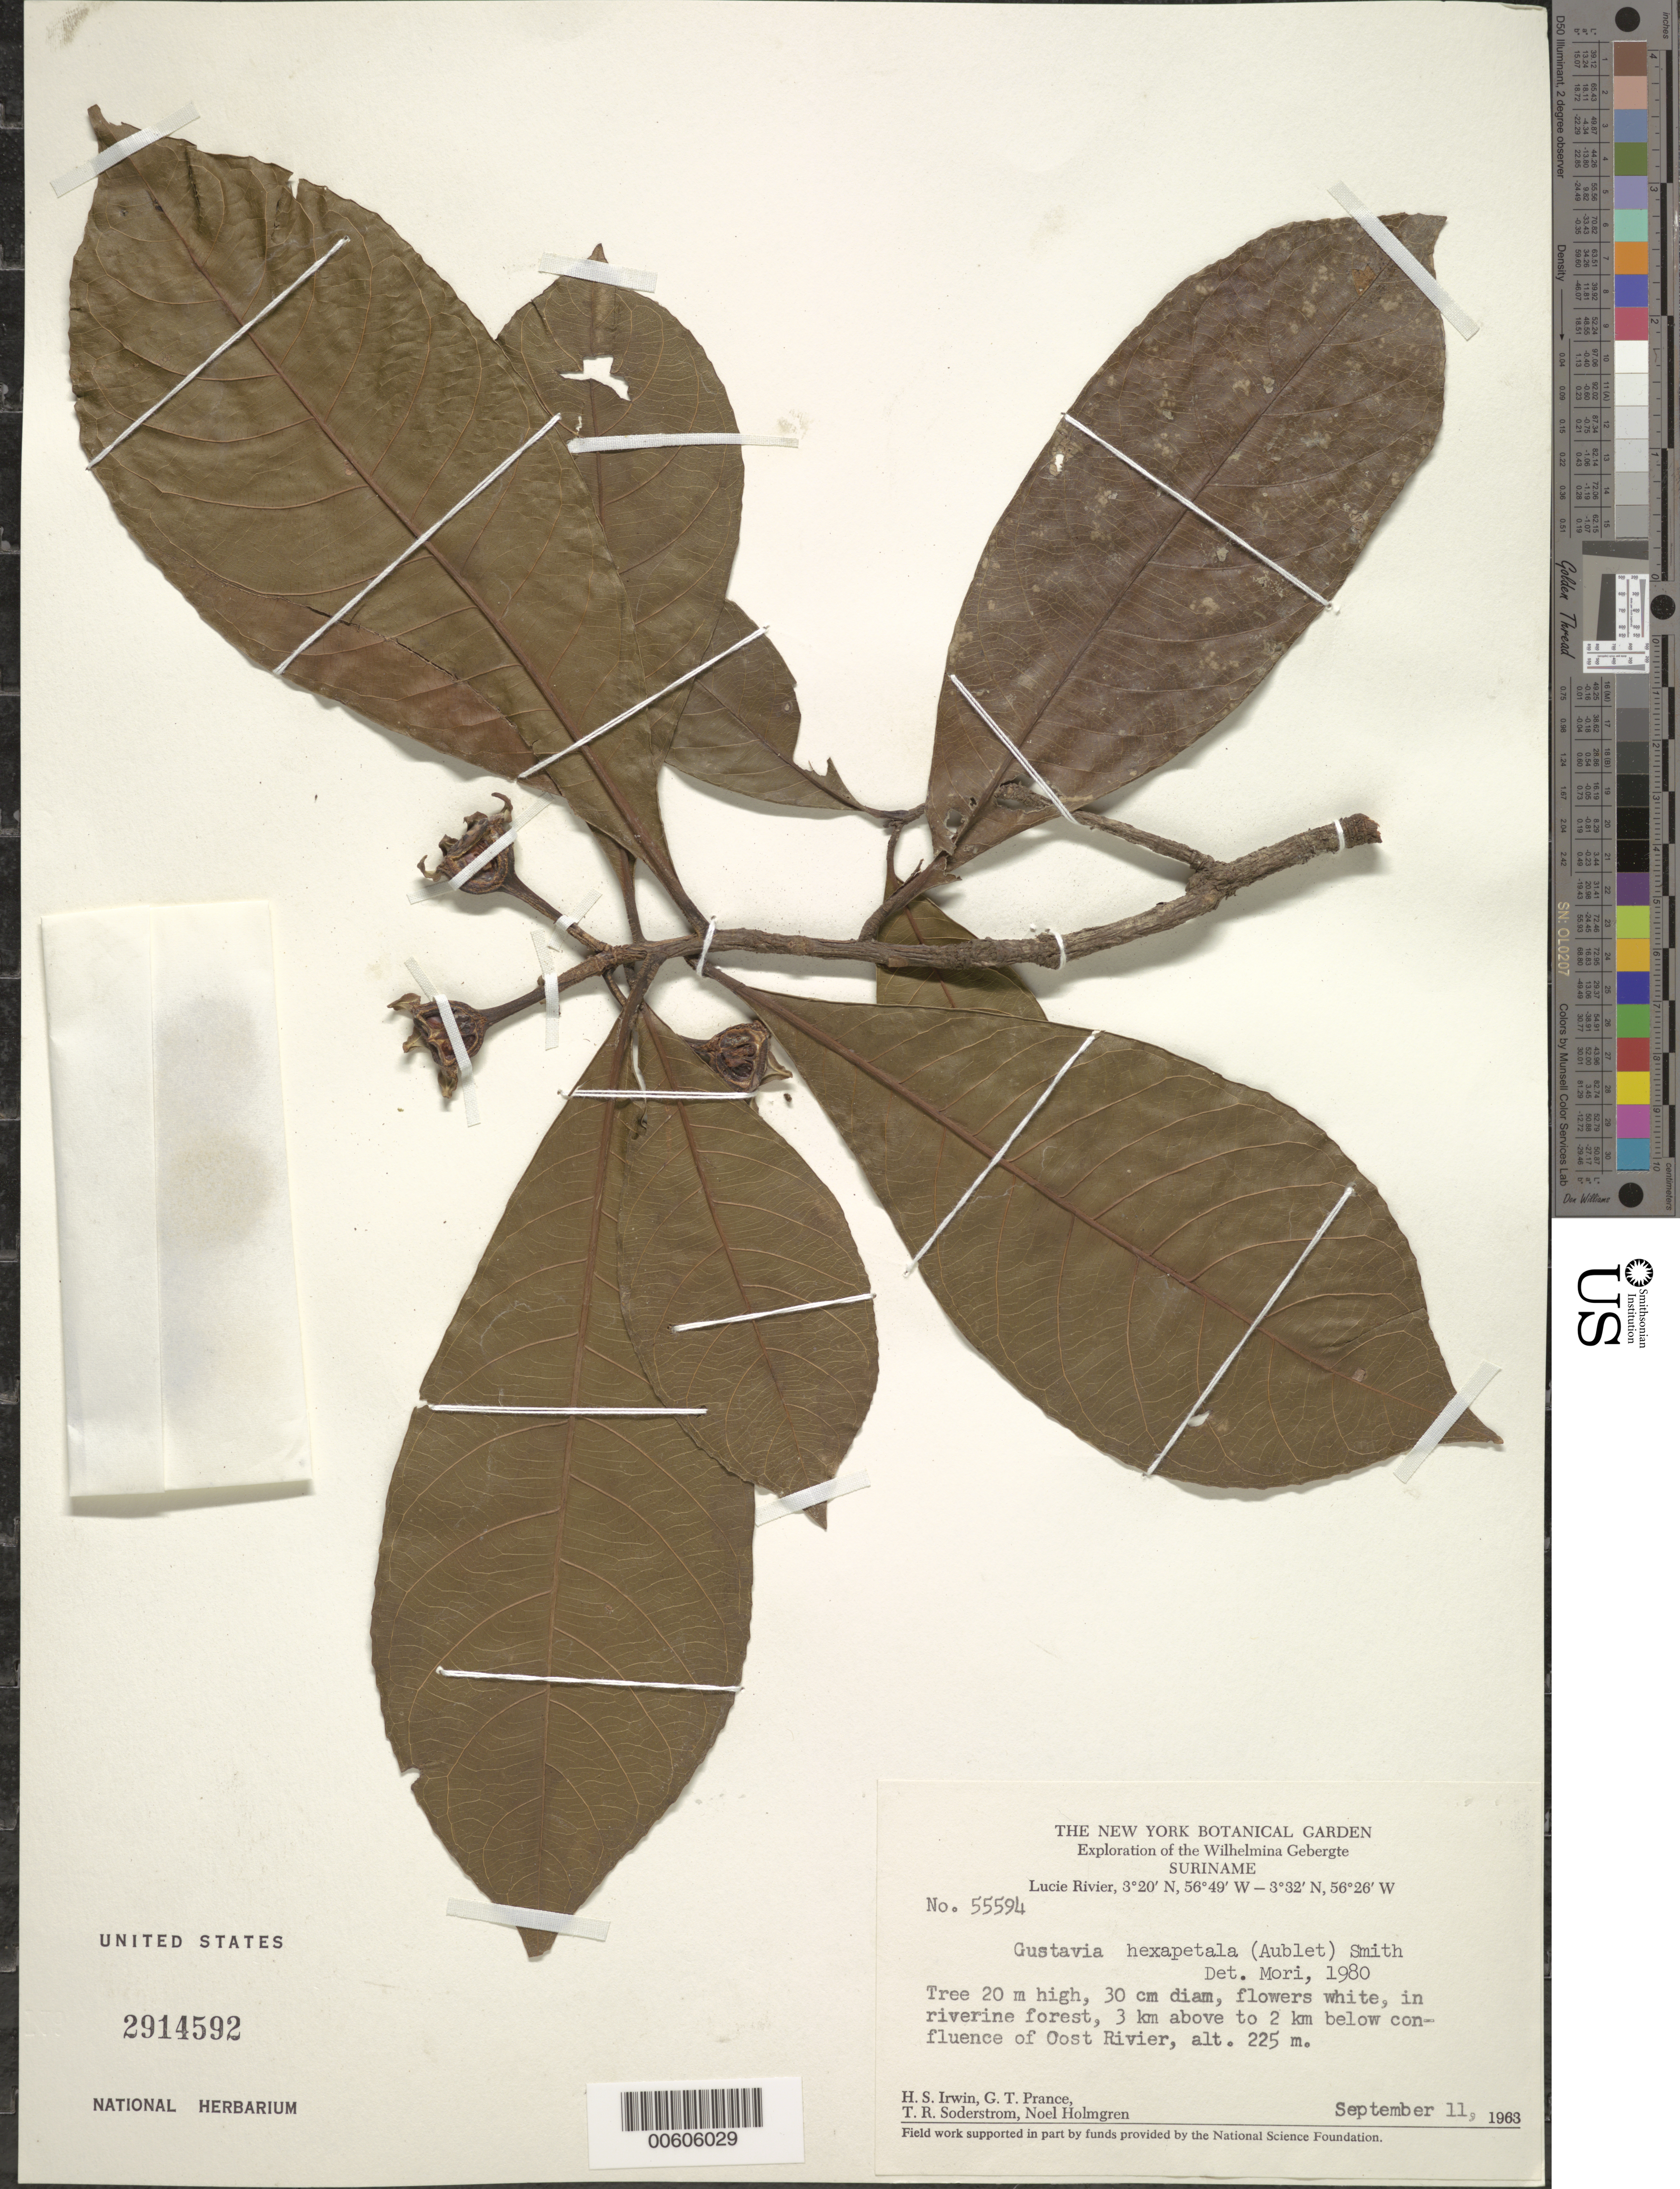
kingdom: Plantae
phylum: Tracheophyta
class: Magnoliopsida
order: Ericales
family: Lecythidaceae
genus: Gustavia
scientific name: Gustavia hexapetala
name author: (Aubl.) Sm.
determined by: Mori, Scott A.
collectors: H. Irwin, G. T. Prance, T. R. Soderstrom & N. H. Holmgren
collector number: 55594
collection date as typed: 11-Sep-63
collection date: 1963-09-11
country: Suriname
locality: Lucie R., 3 km above to 2 km below confl. with Oost R., Wilhelmina Gebergte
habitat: Riverine forest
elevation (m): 225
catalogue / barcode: US 2914592